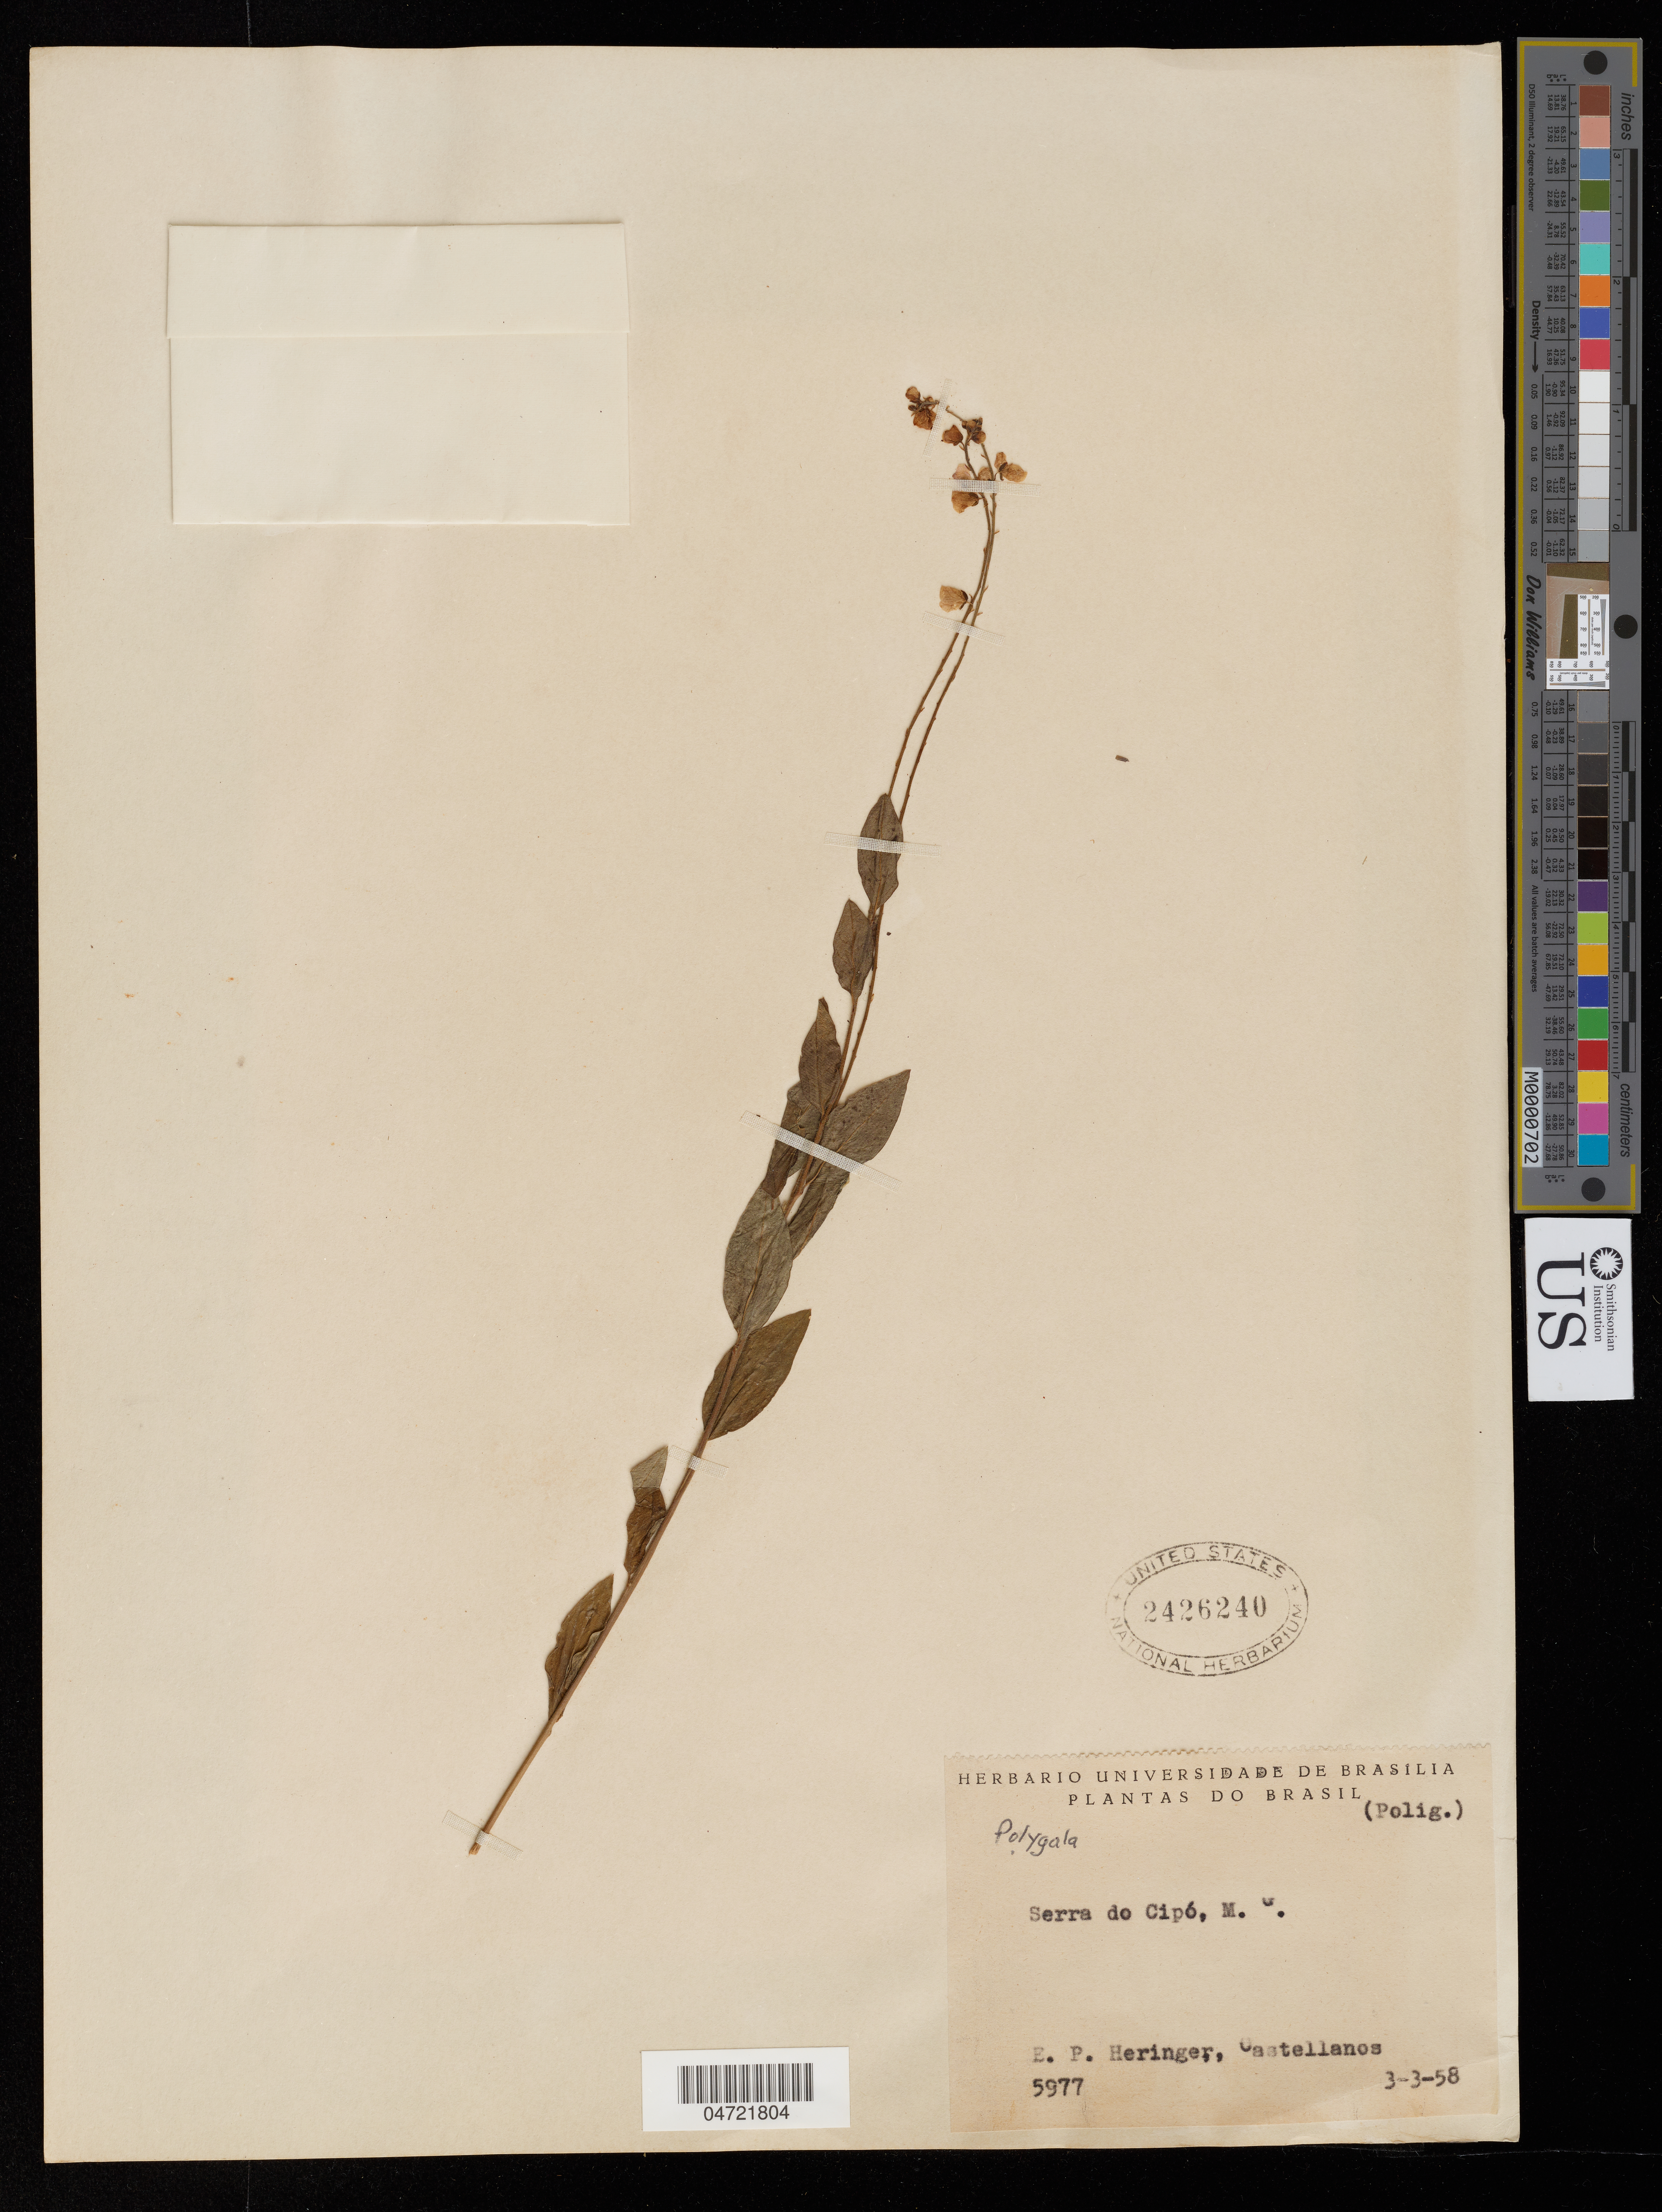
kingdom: Plantae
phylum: Tracheophyta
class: Magnoliopsida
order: Fabales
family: Polygalaceae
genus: Polygala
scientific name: Polygala sp.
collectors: E. P. Heringer & A. Castellanos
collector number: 5977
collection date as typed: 03 Mar 1958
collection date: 1958-03-03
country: Brazil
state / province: Minas Gerais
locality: Serra do Cipo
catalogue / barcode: US 2426240